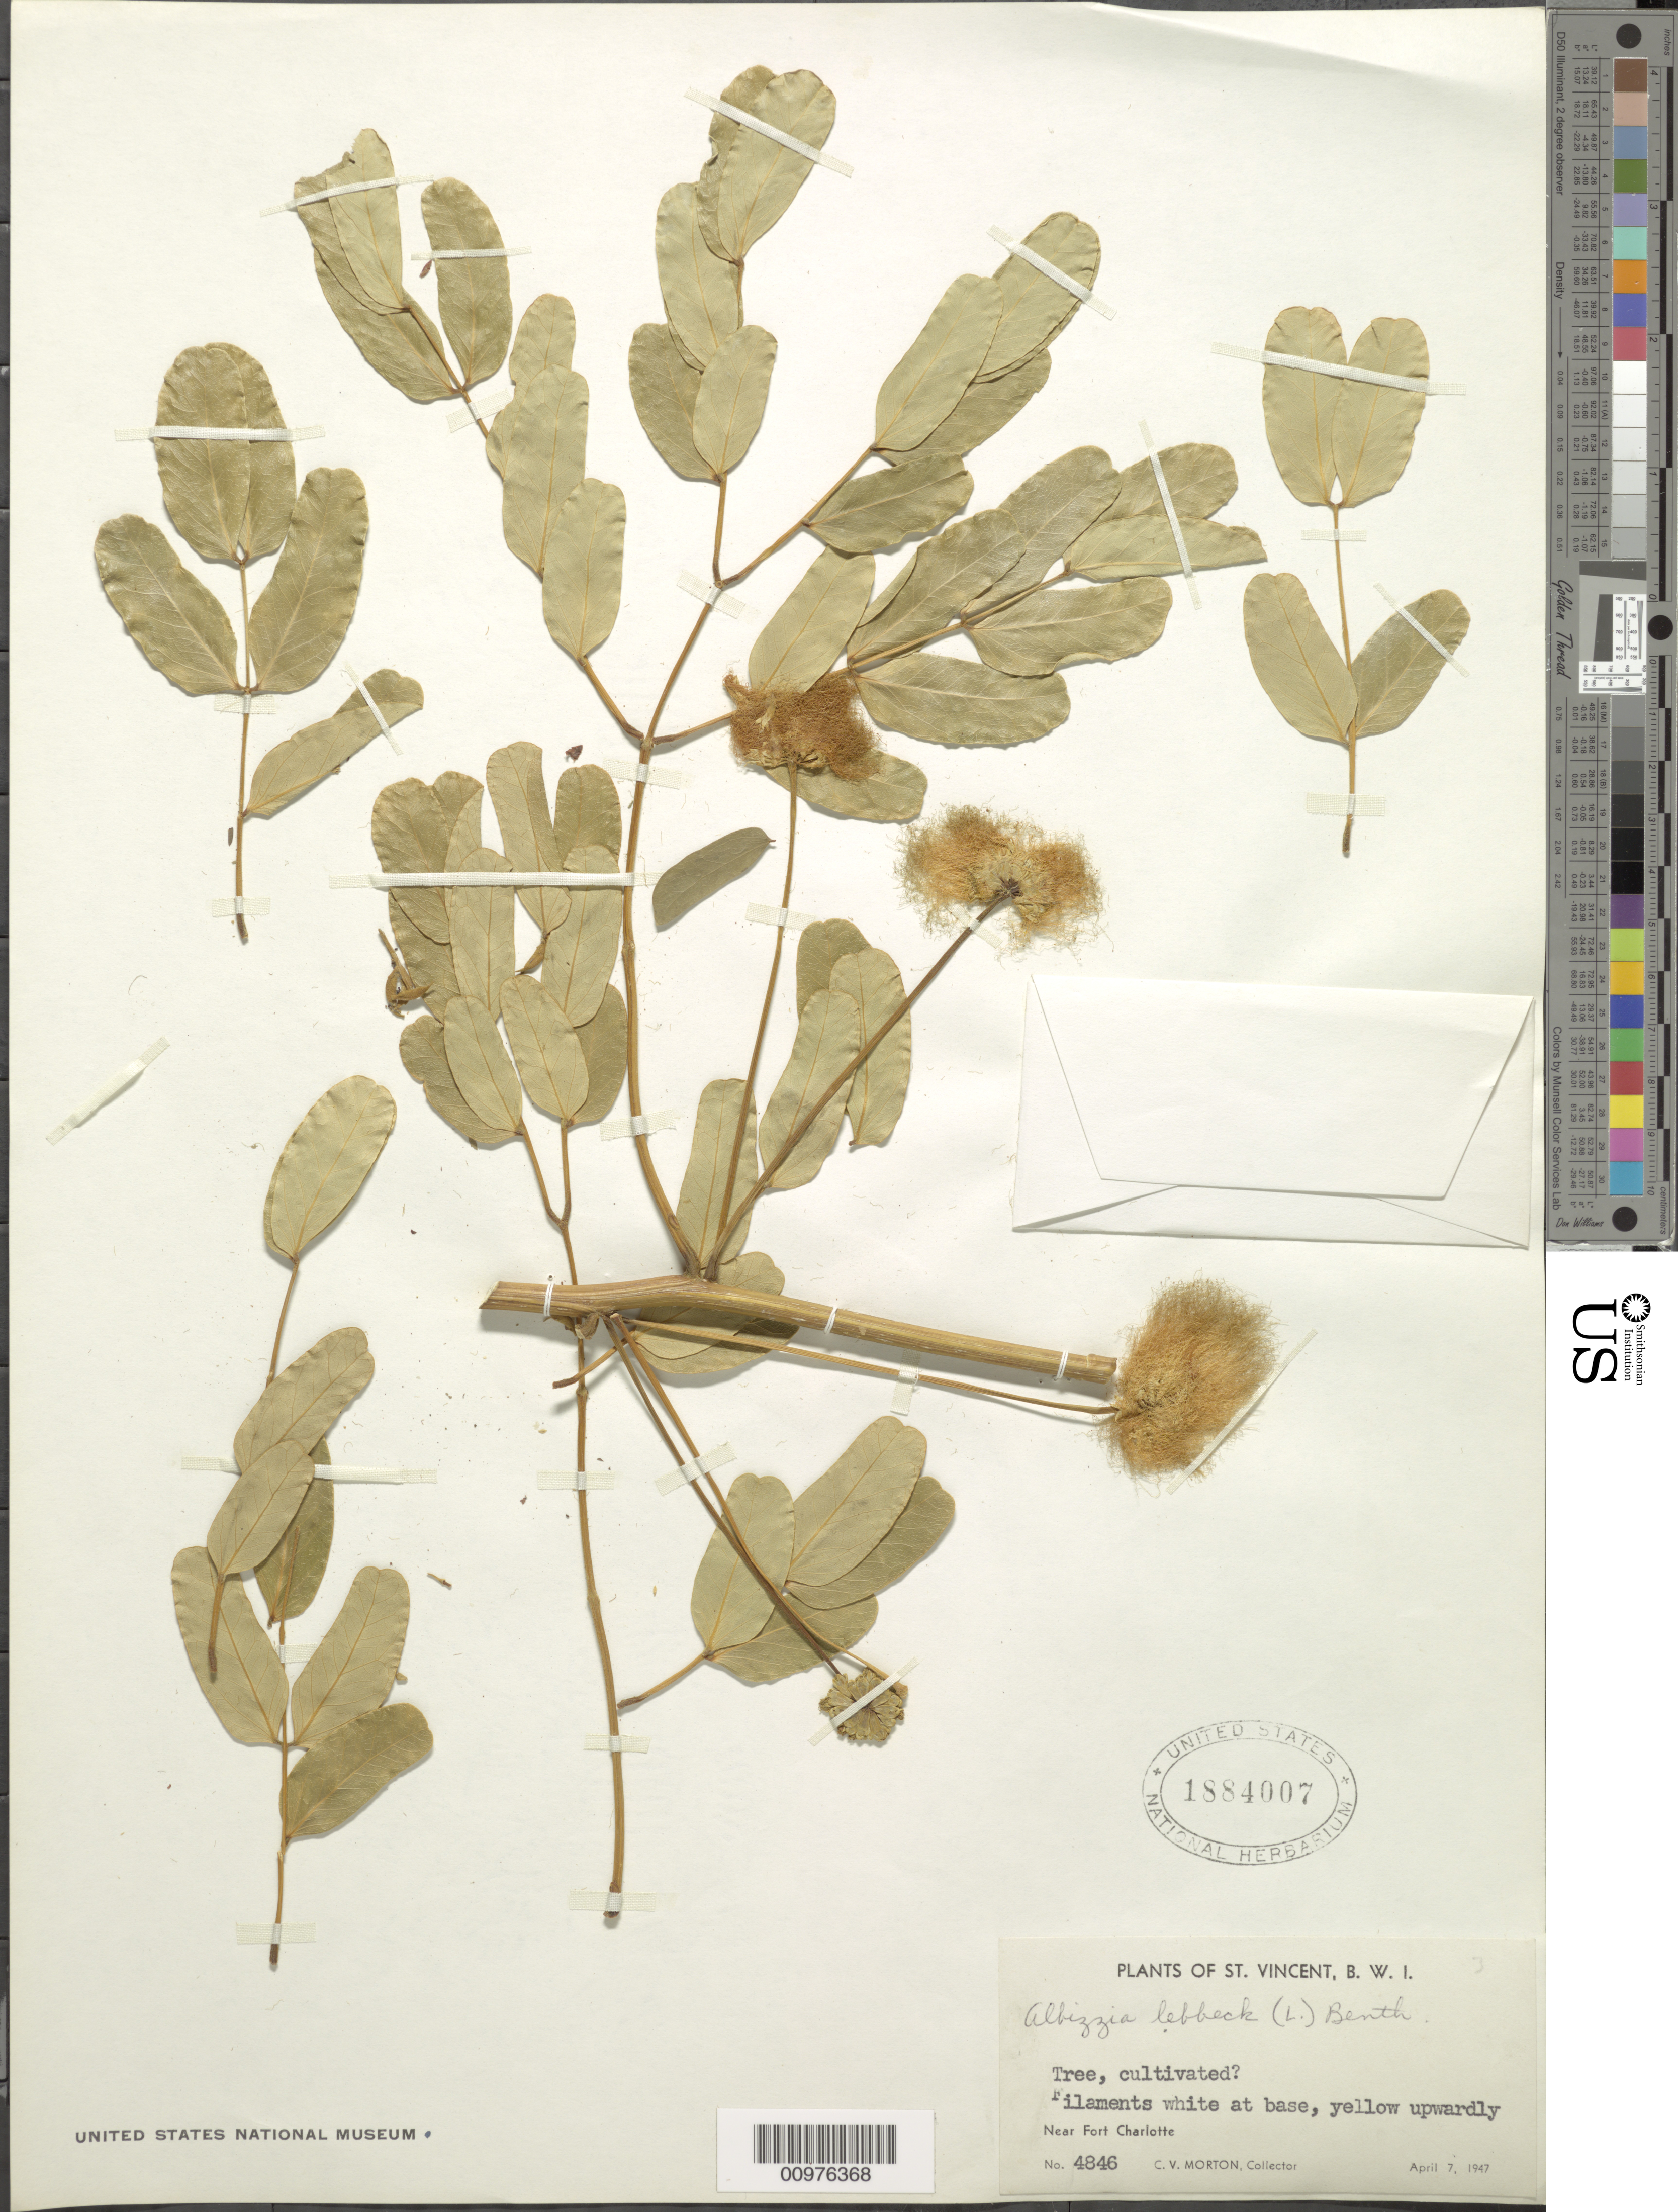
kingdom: Plantae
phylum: Tracheophyta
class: Magnoliopsida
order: Fabales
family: Fabaceae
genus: Albizia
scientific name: Albizia lebbeck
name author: (L.) Benth.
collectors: C. V. Morton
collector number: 4846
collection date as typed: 07 Apr 1947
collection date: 1947-04-07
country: St. Vincent - Grenadines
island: St. Vincent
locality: Near Fort Charlotte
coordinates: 0 N, 0 E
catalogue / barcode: US 1884007